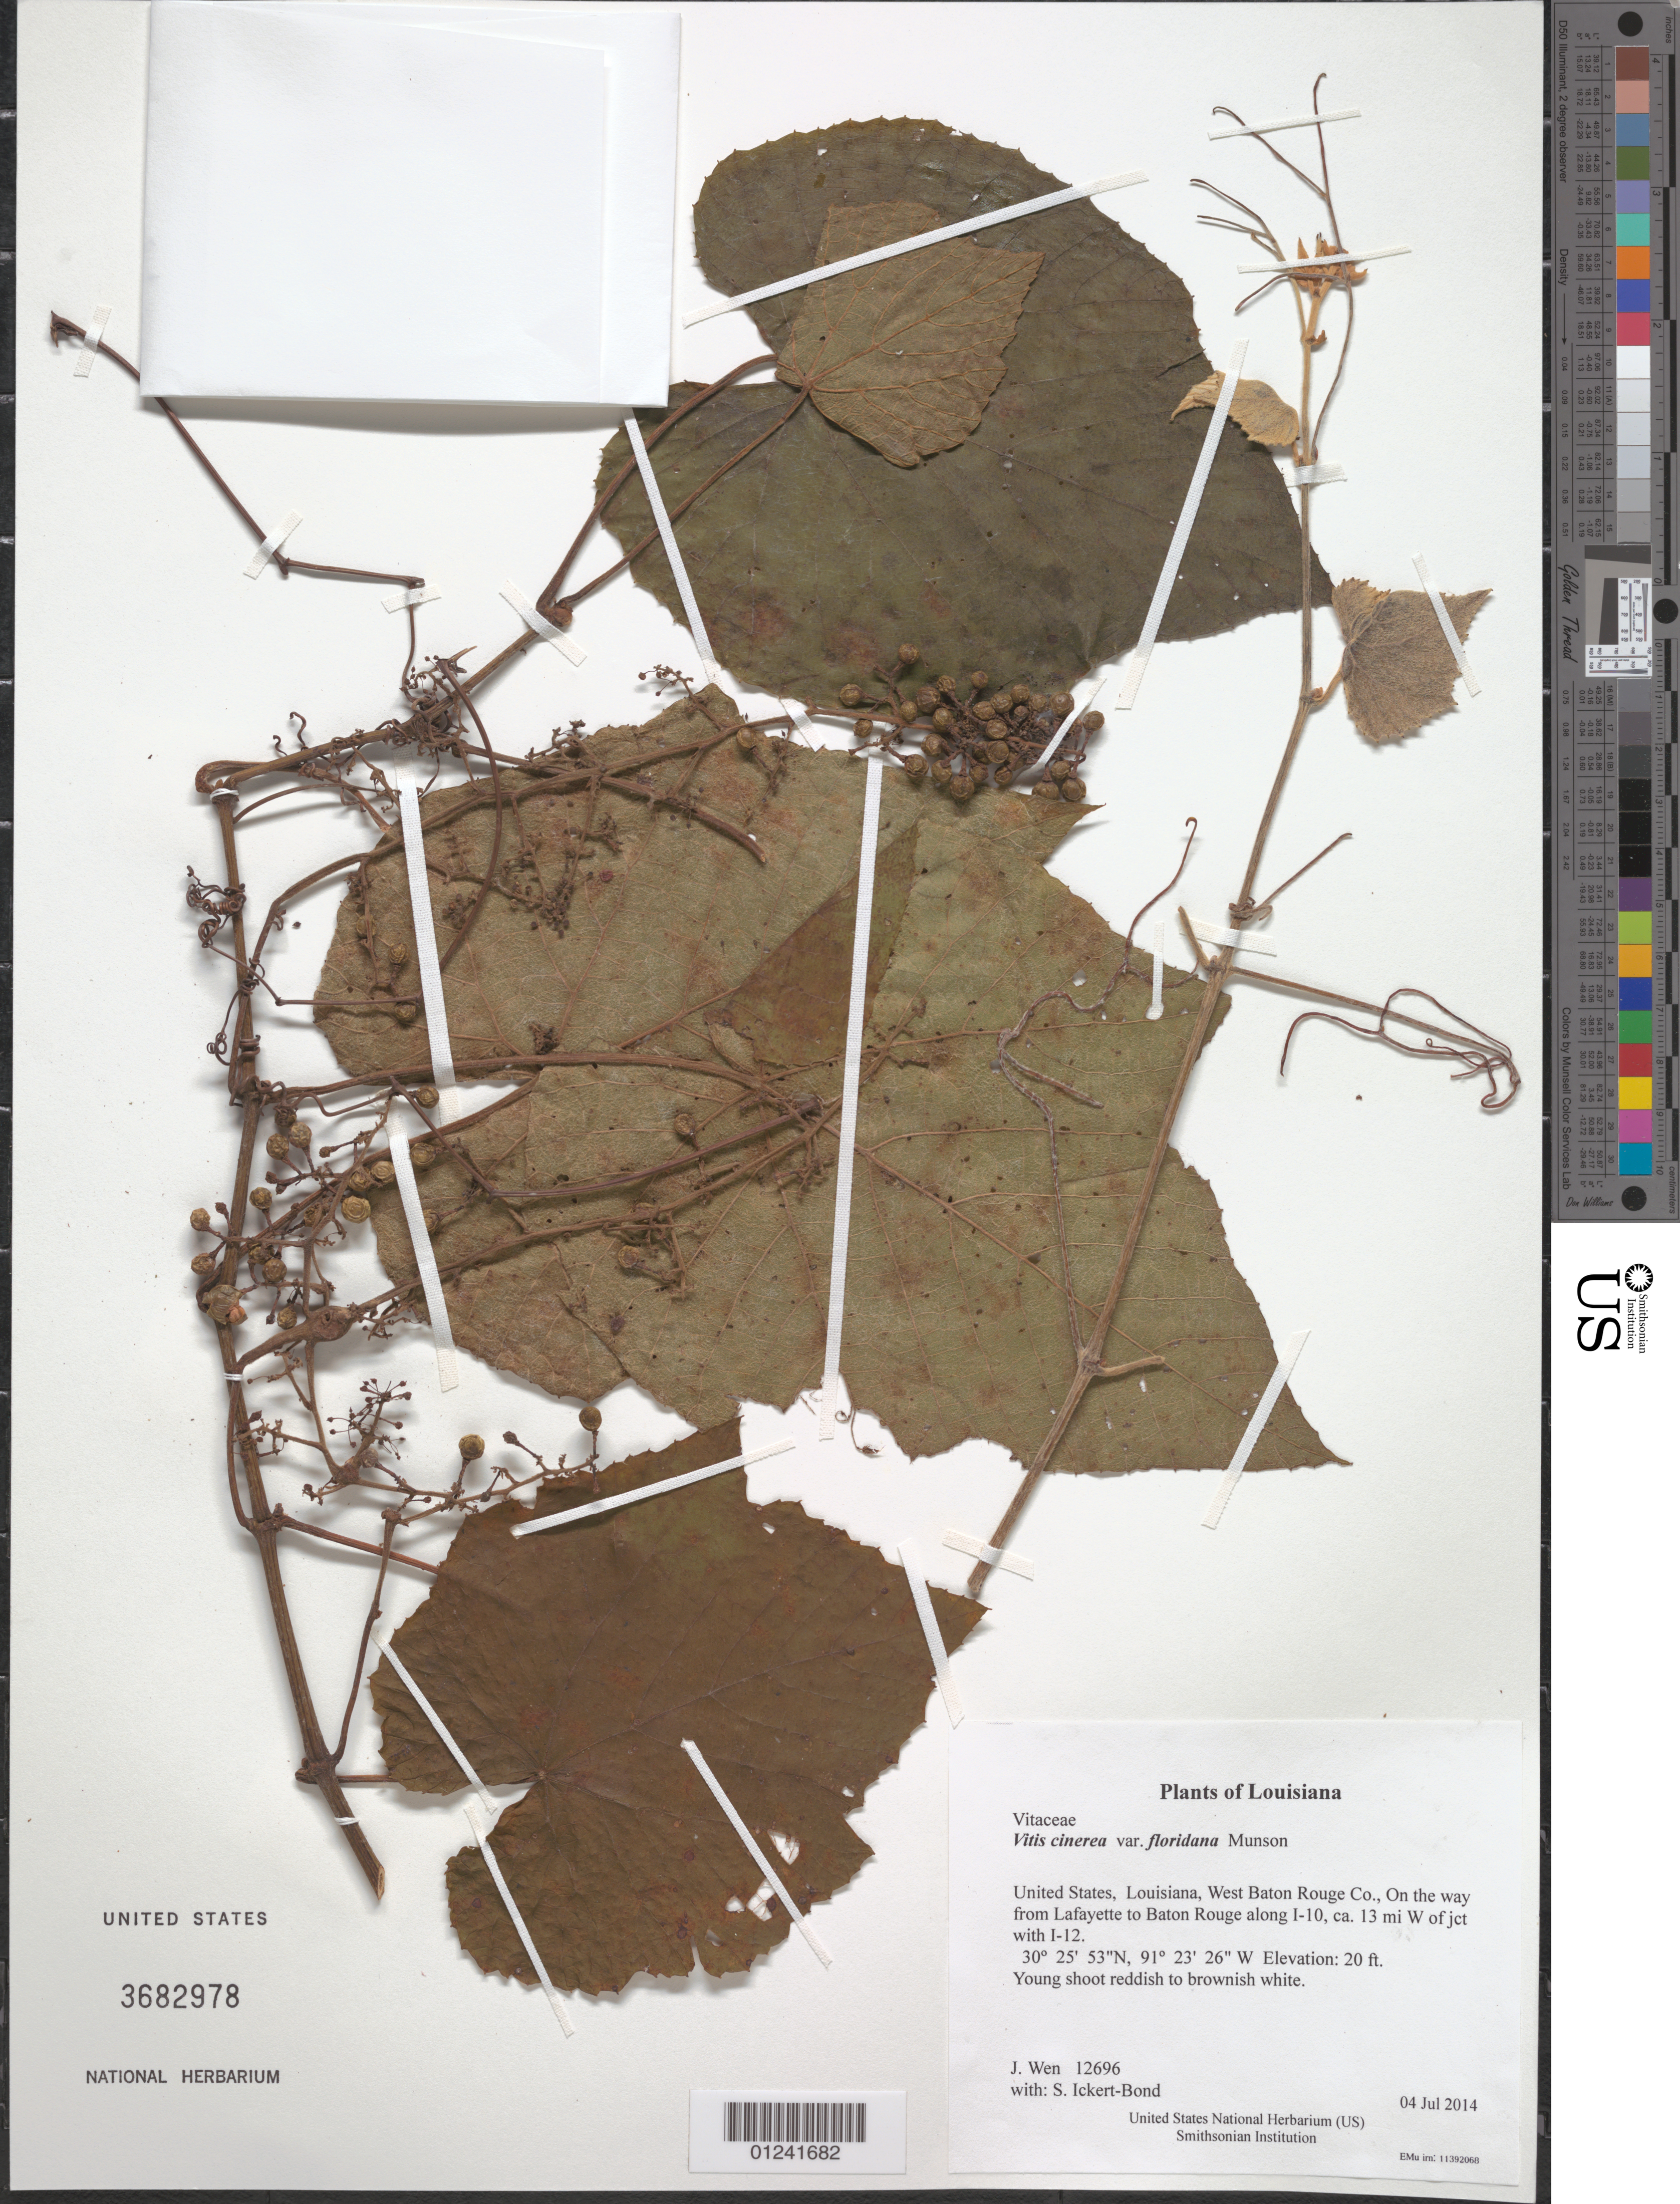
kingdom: Plantae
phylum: Tracheophyta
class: Magnoliopsida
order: Vitales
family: Vitaceae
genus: Vitis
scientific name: Vitis cinerea var. floridana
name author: Munson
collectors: J. Wen & S. Ickert-Bond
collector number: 12696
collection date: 2014-07-04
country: United States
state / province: Louisiana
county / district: West Baton Rouge Co.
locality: On the way from Lafayette to Baton Rouge along I-10, ca. 13 mi W of jct with I-12.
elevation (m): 6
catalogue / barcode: US 3682978